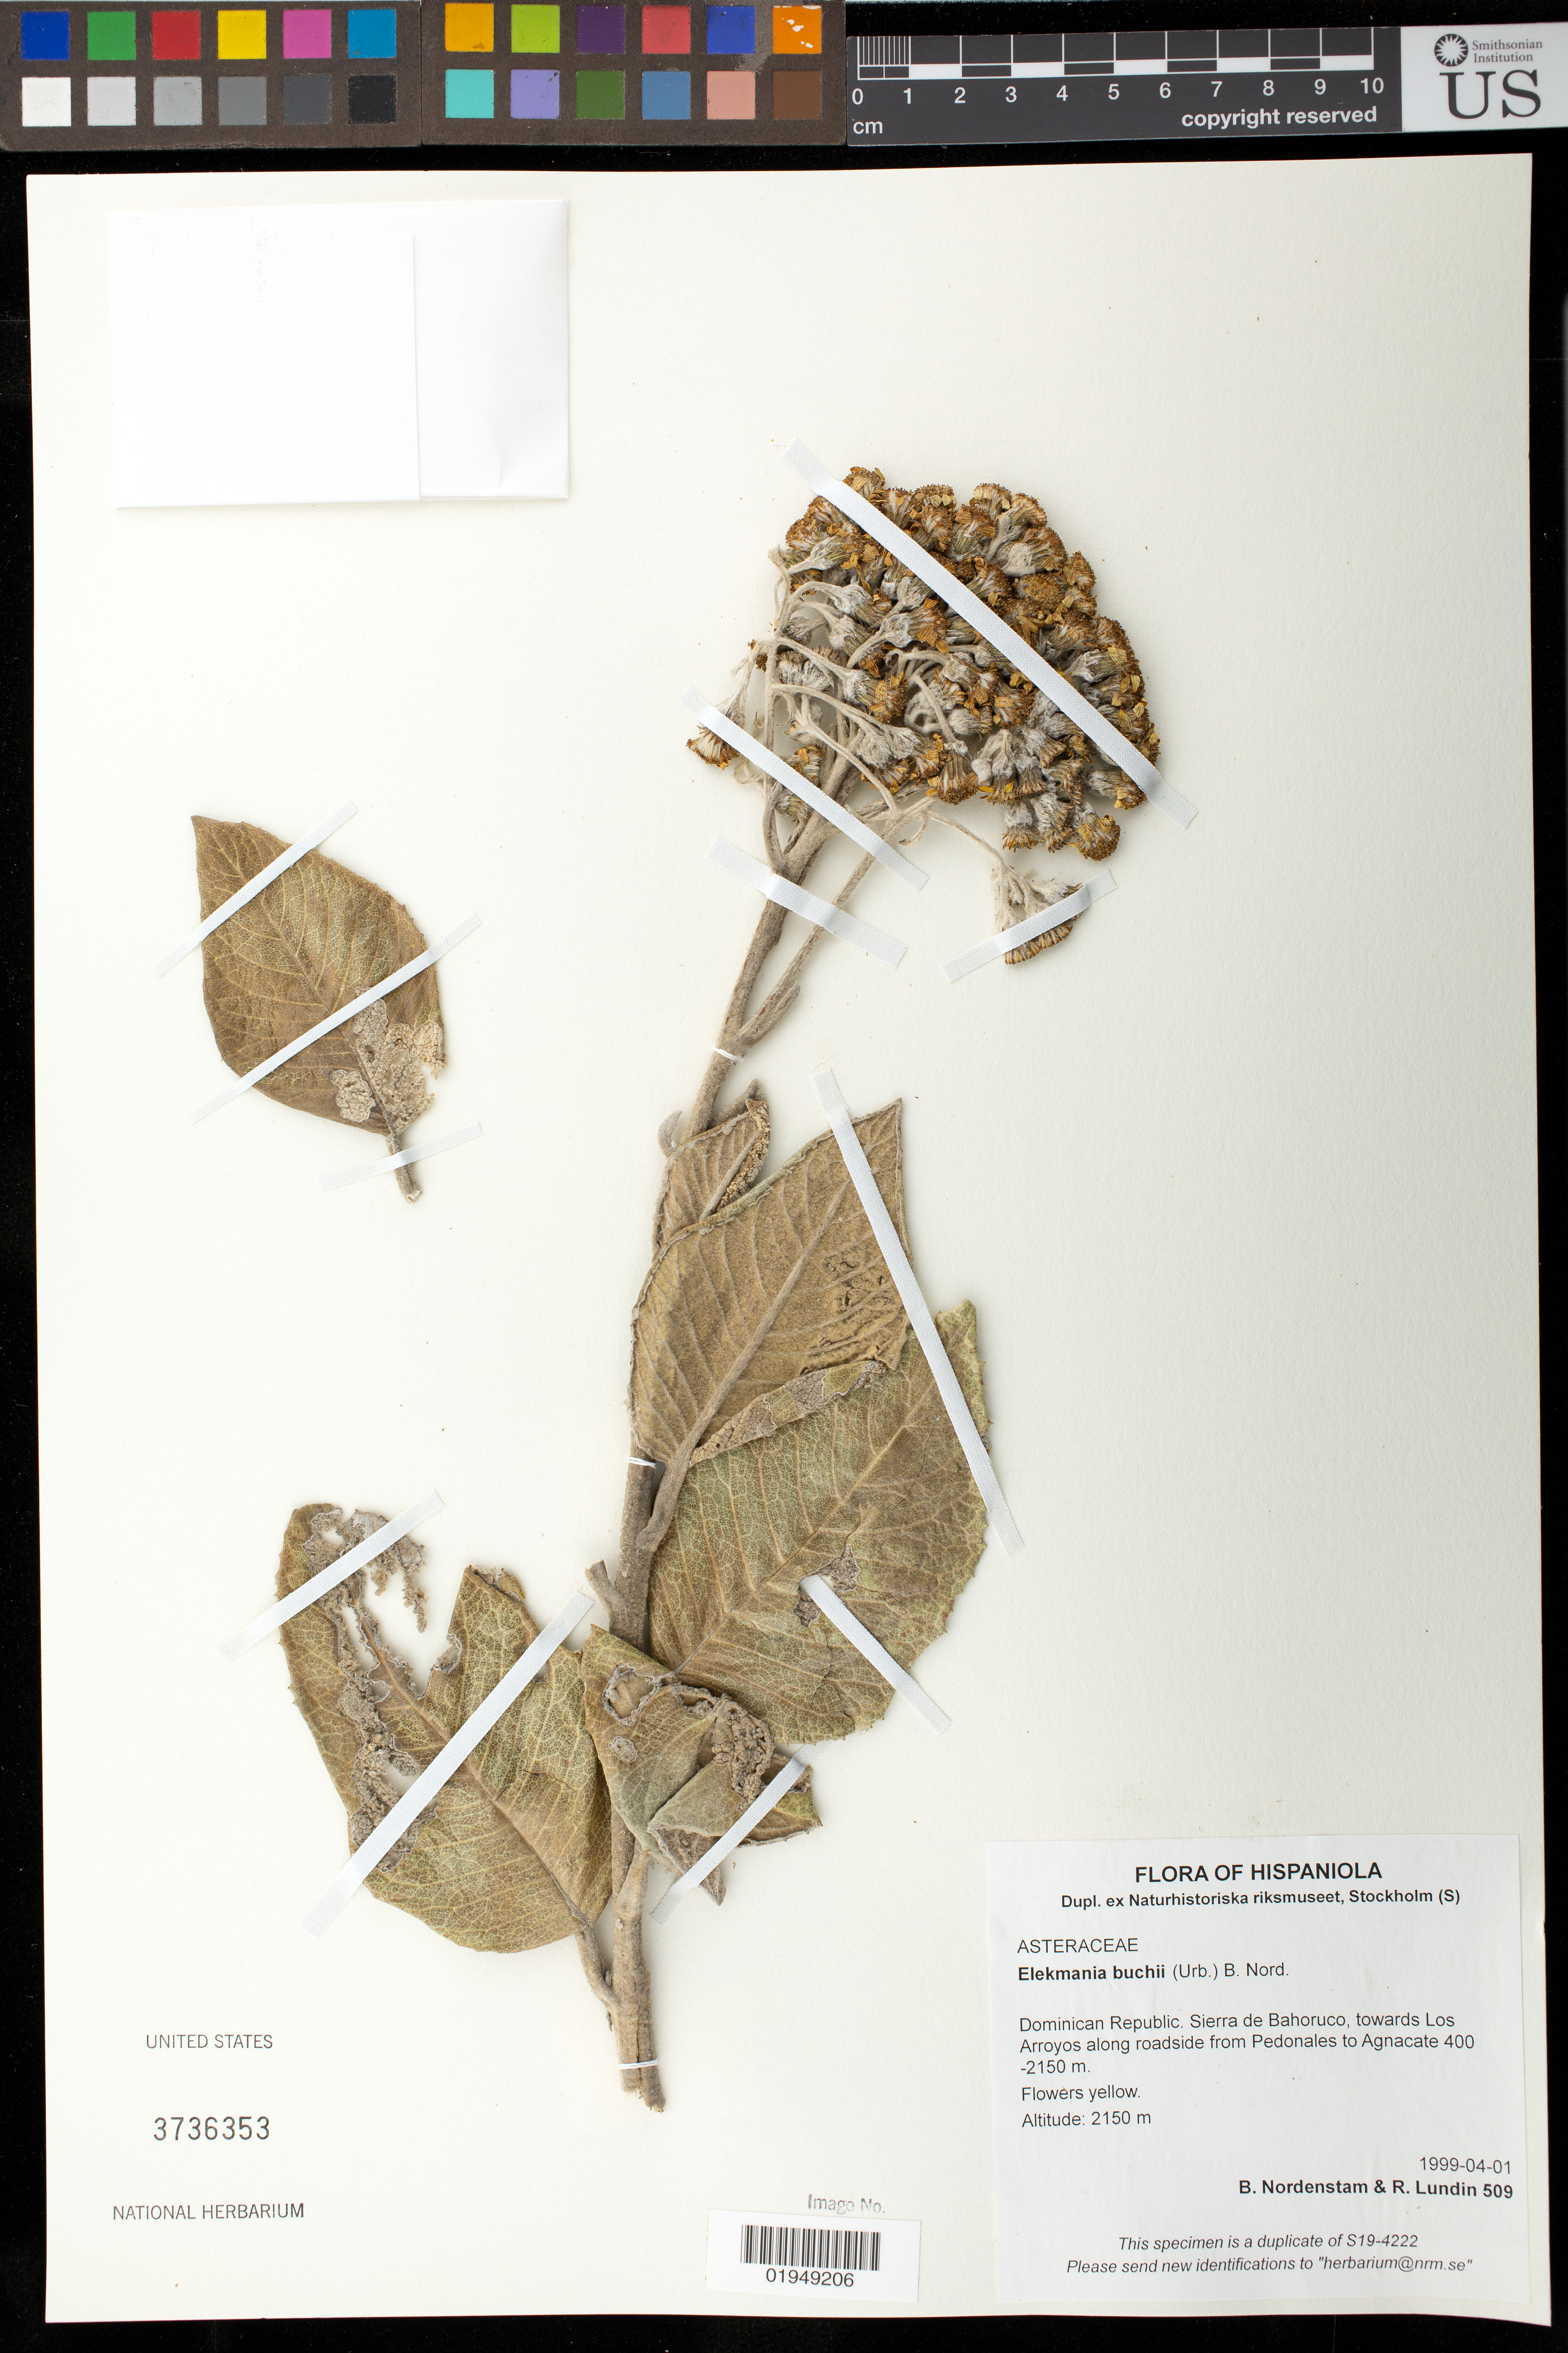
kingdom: Plantae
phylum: Tracheophyta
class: Magnoliopsida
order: Asterales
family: Asteraceae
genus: Elekmania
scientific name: Elekmania buchii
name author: (Urb.) B. Nord.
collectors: B. Nordenstam & R. Lundin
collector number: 509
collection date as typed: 1999-04-1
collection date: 1999-04-01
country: Dominican Republic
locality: Sierra de Bahoruco, towards Los Arroyos along roadside from Pedonales to Agnacate 400-2150 m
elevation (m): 2150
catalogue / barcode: US 3736353